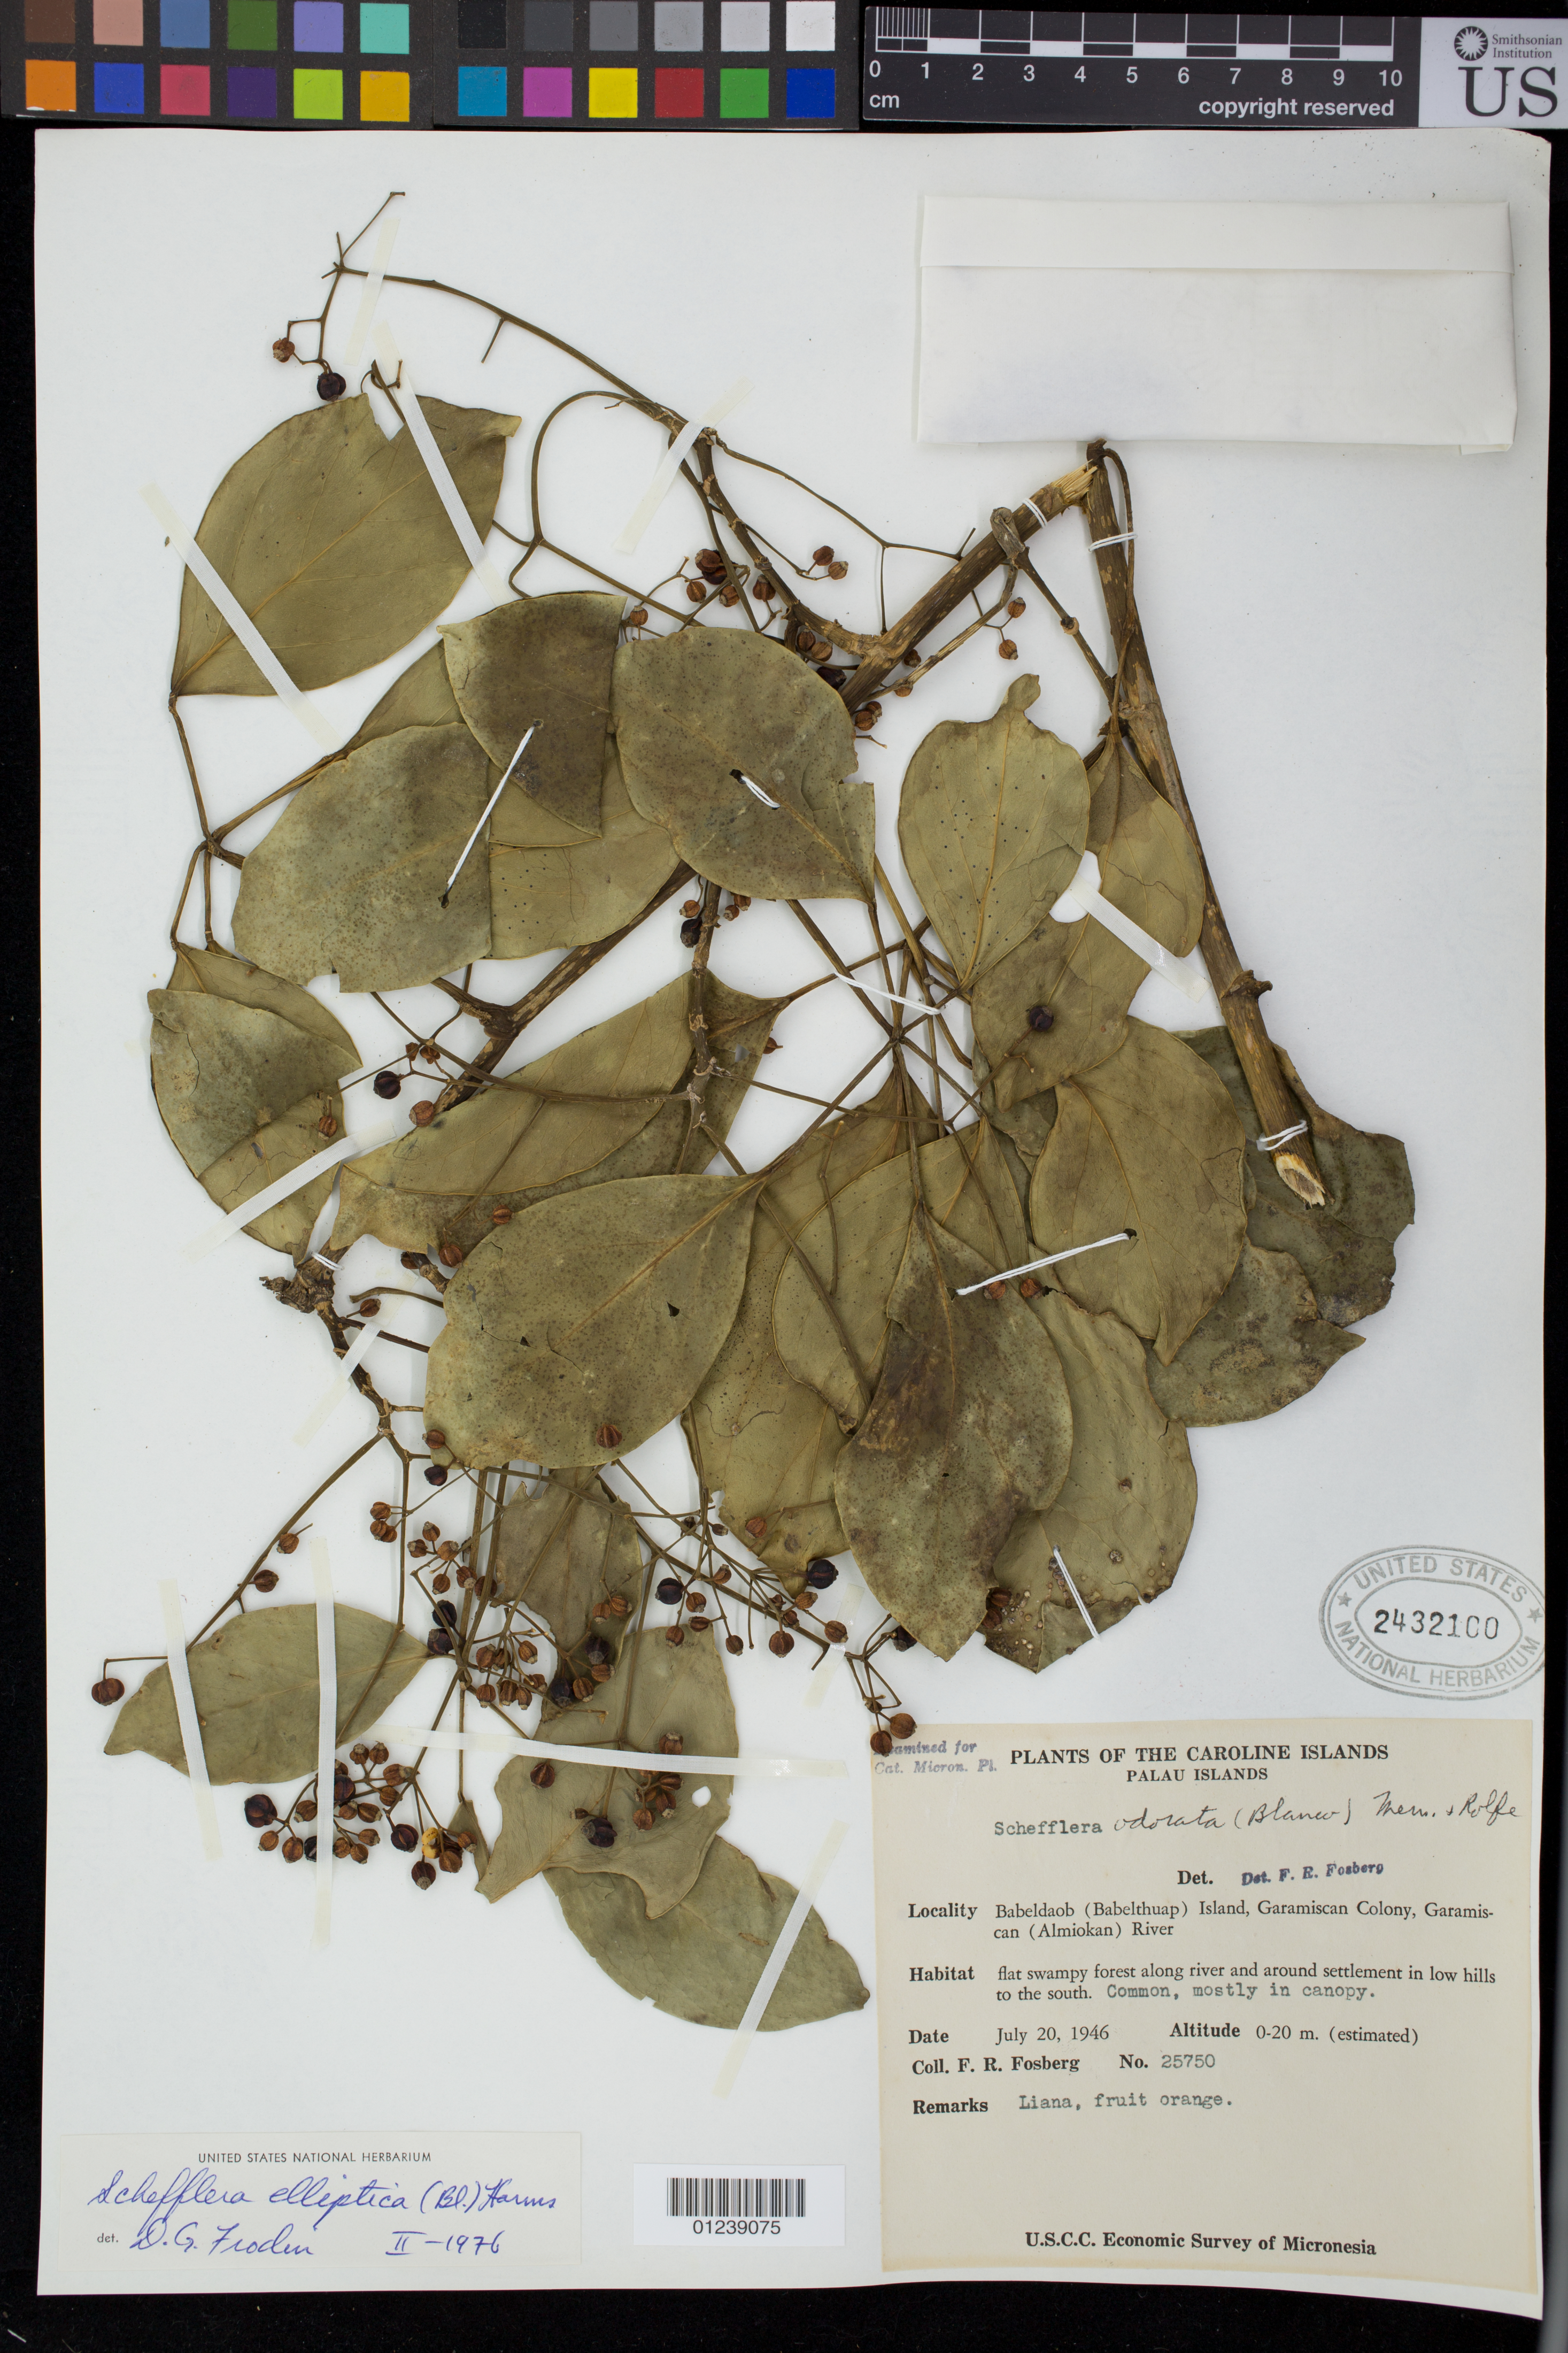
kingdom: Plantae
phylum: Tracheophyta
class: Magnoliopsida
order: Apiales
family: Araliaceae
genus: Heptapleurum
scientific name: Heptapleurum ellipticum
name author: (Blume) Seem.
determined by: Wagner, W. L., (BOT), Smithsonian Institution - National Museum of Natural History (UNITED STATES)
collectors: F. R. Fosberg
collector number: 25750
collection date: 1946-07-20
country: Palau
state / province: Ngatpang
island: Babeldaob [Babelthuap]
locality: Caroline Islands. Babeldaob (Babelthuap) Island, Garamiscan Colony, Garamiscan (Almiokan) River.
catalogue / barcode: US 2432100